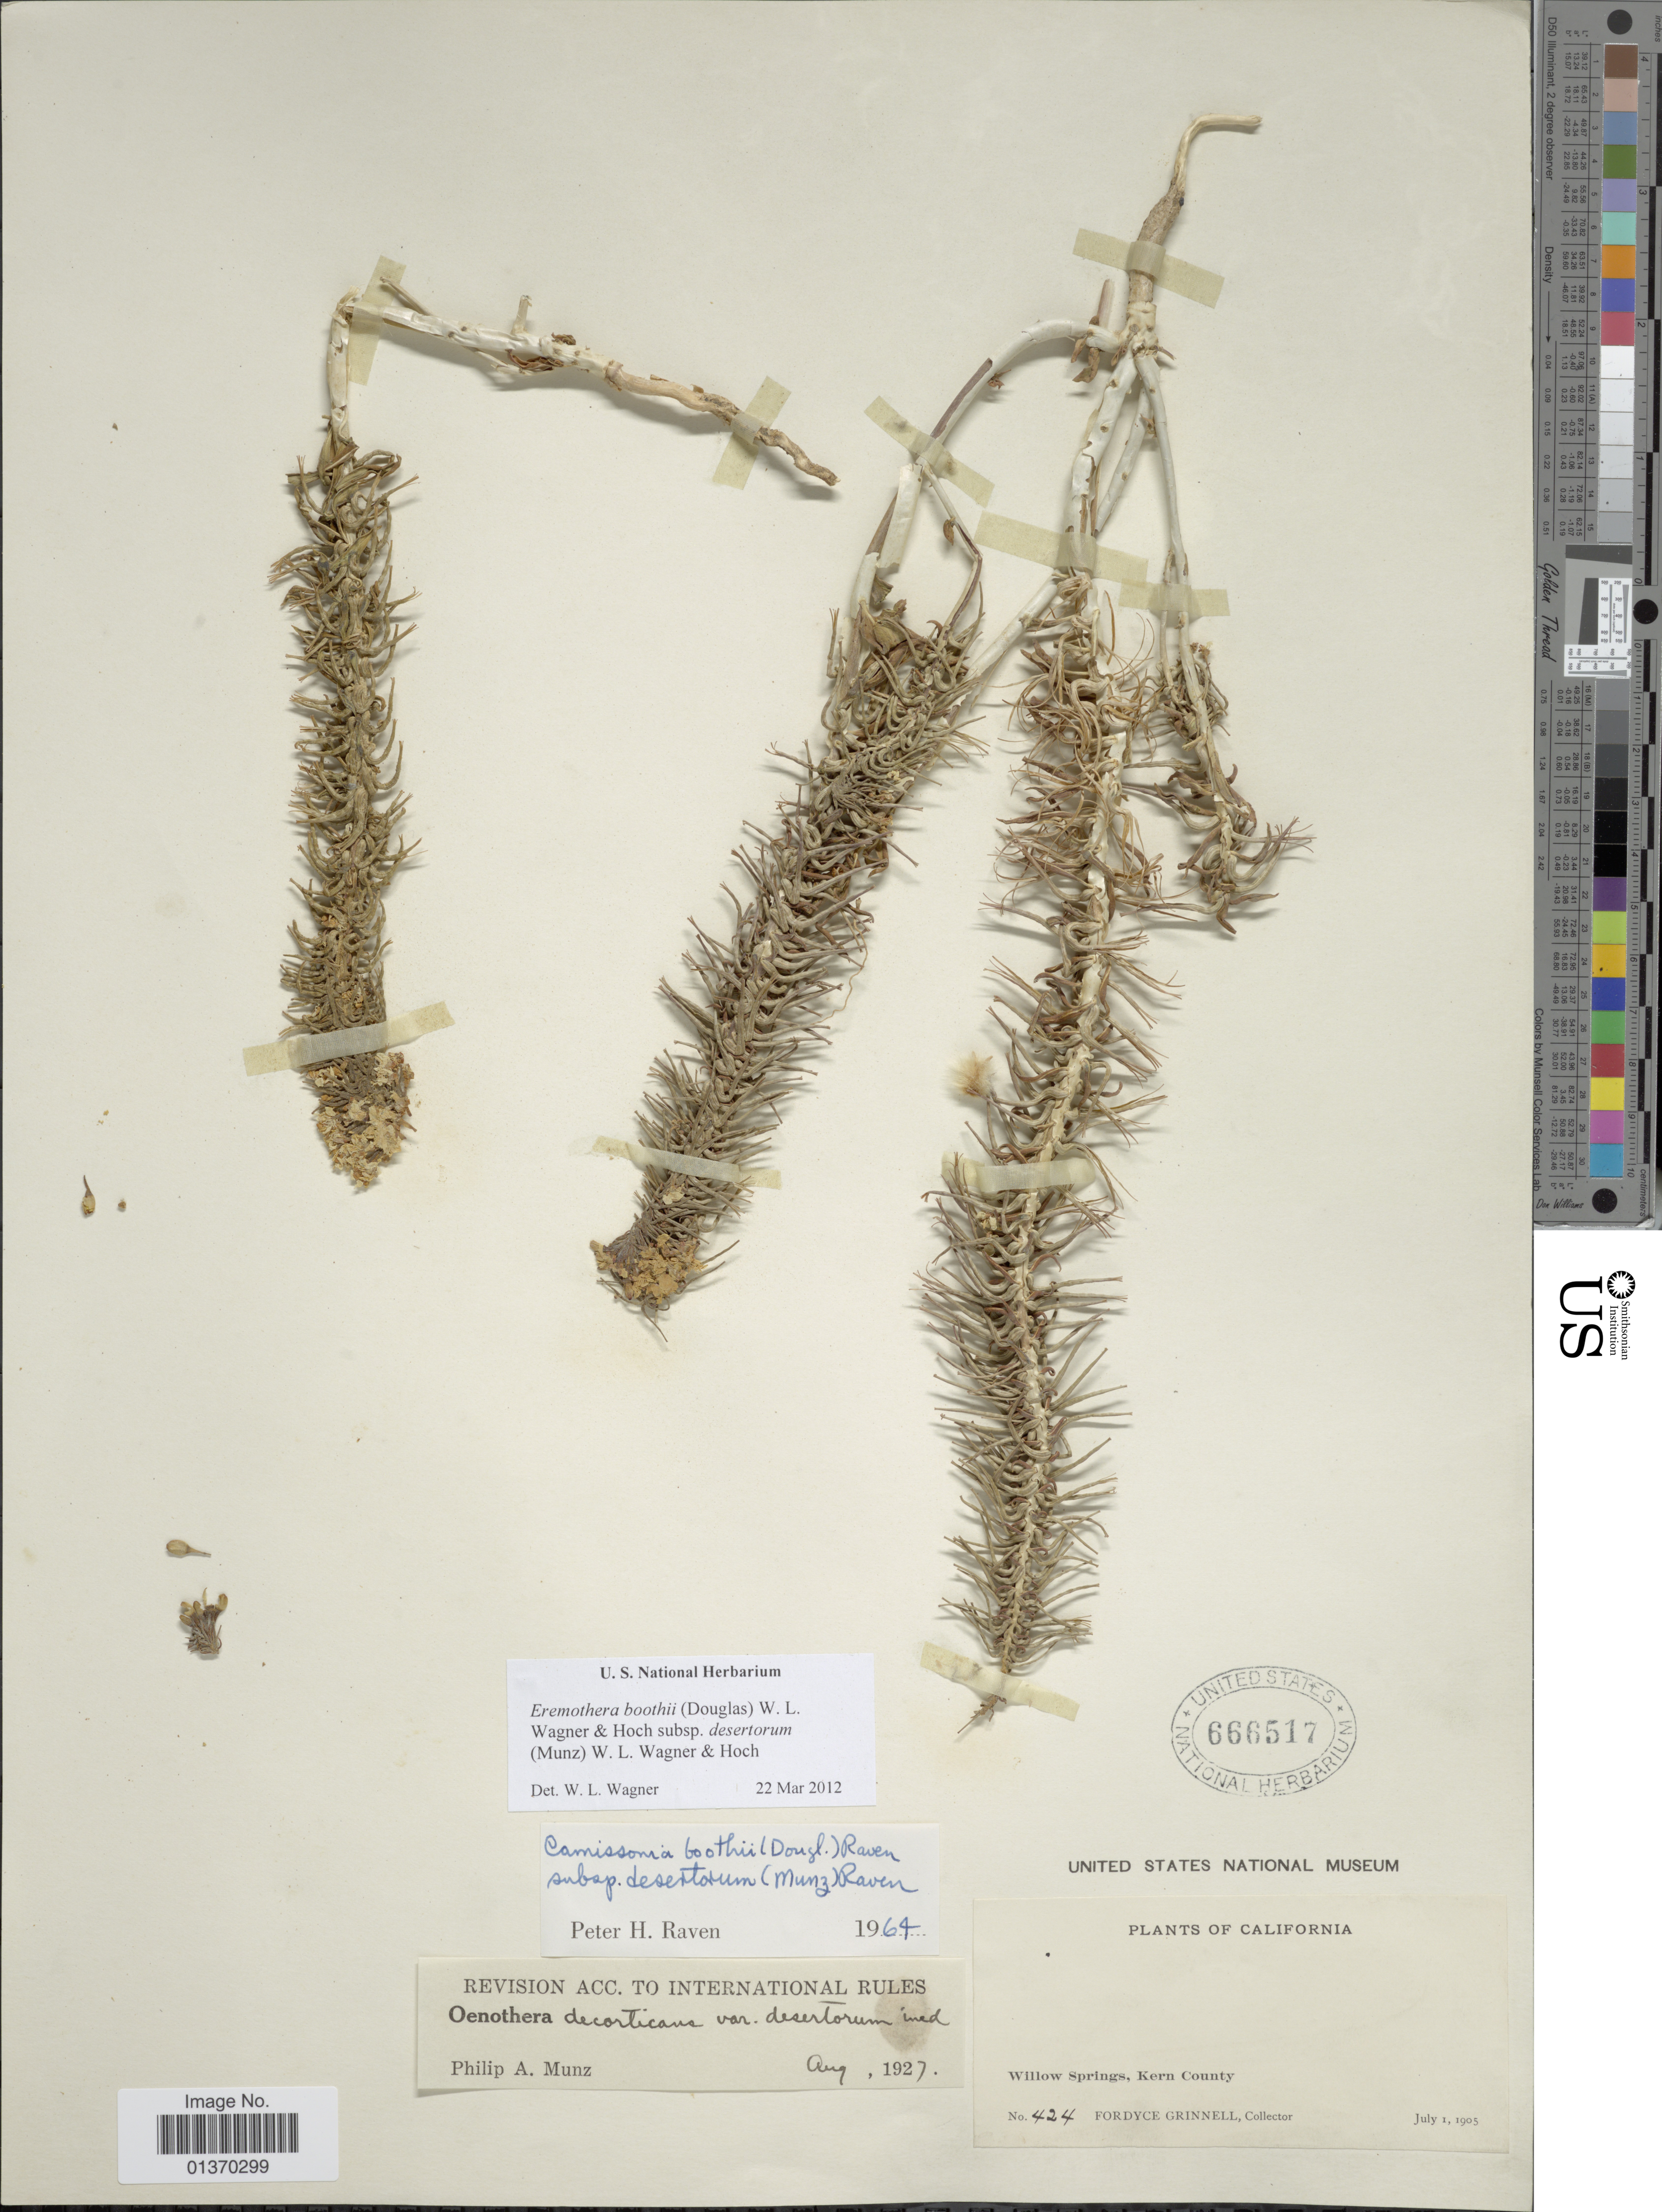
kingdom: Plantae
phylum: Tracheophyta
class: Magnoliopsida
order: Myrtales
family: Onagraceae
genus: Eremothera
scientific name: Eremothera boothii subsp. desertorum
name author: (Munz) W.L. Wagner & Hoch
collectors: F. Grinnell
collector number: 424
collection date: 1905-07-01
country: United States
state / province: California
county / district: Kern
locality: Willow Springs, Kern County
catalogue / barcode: US 666517